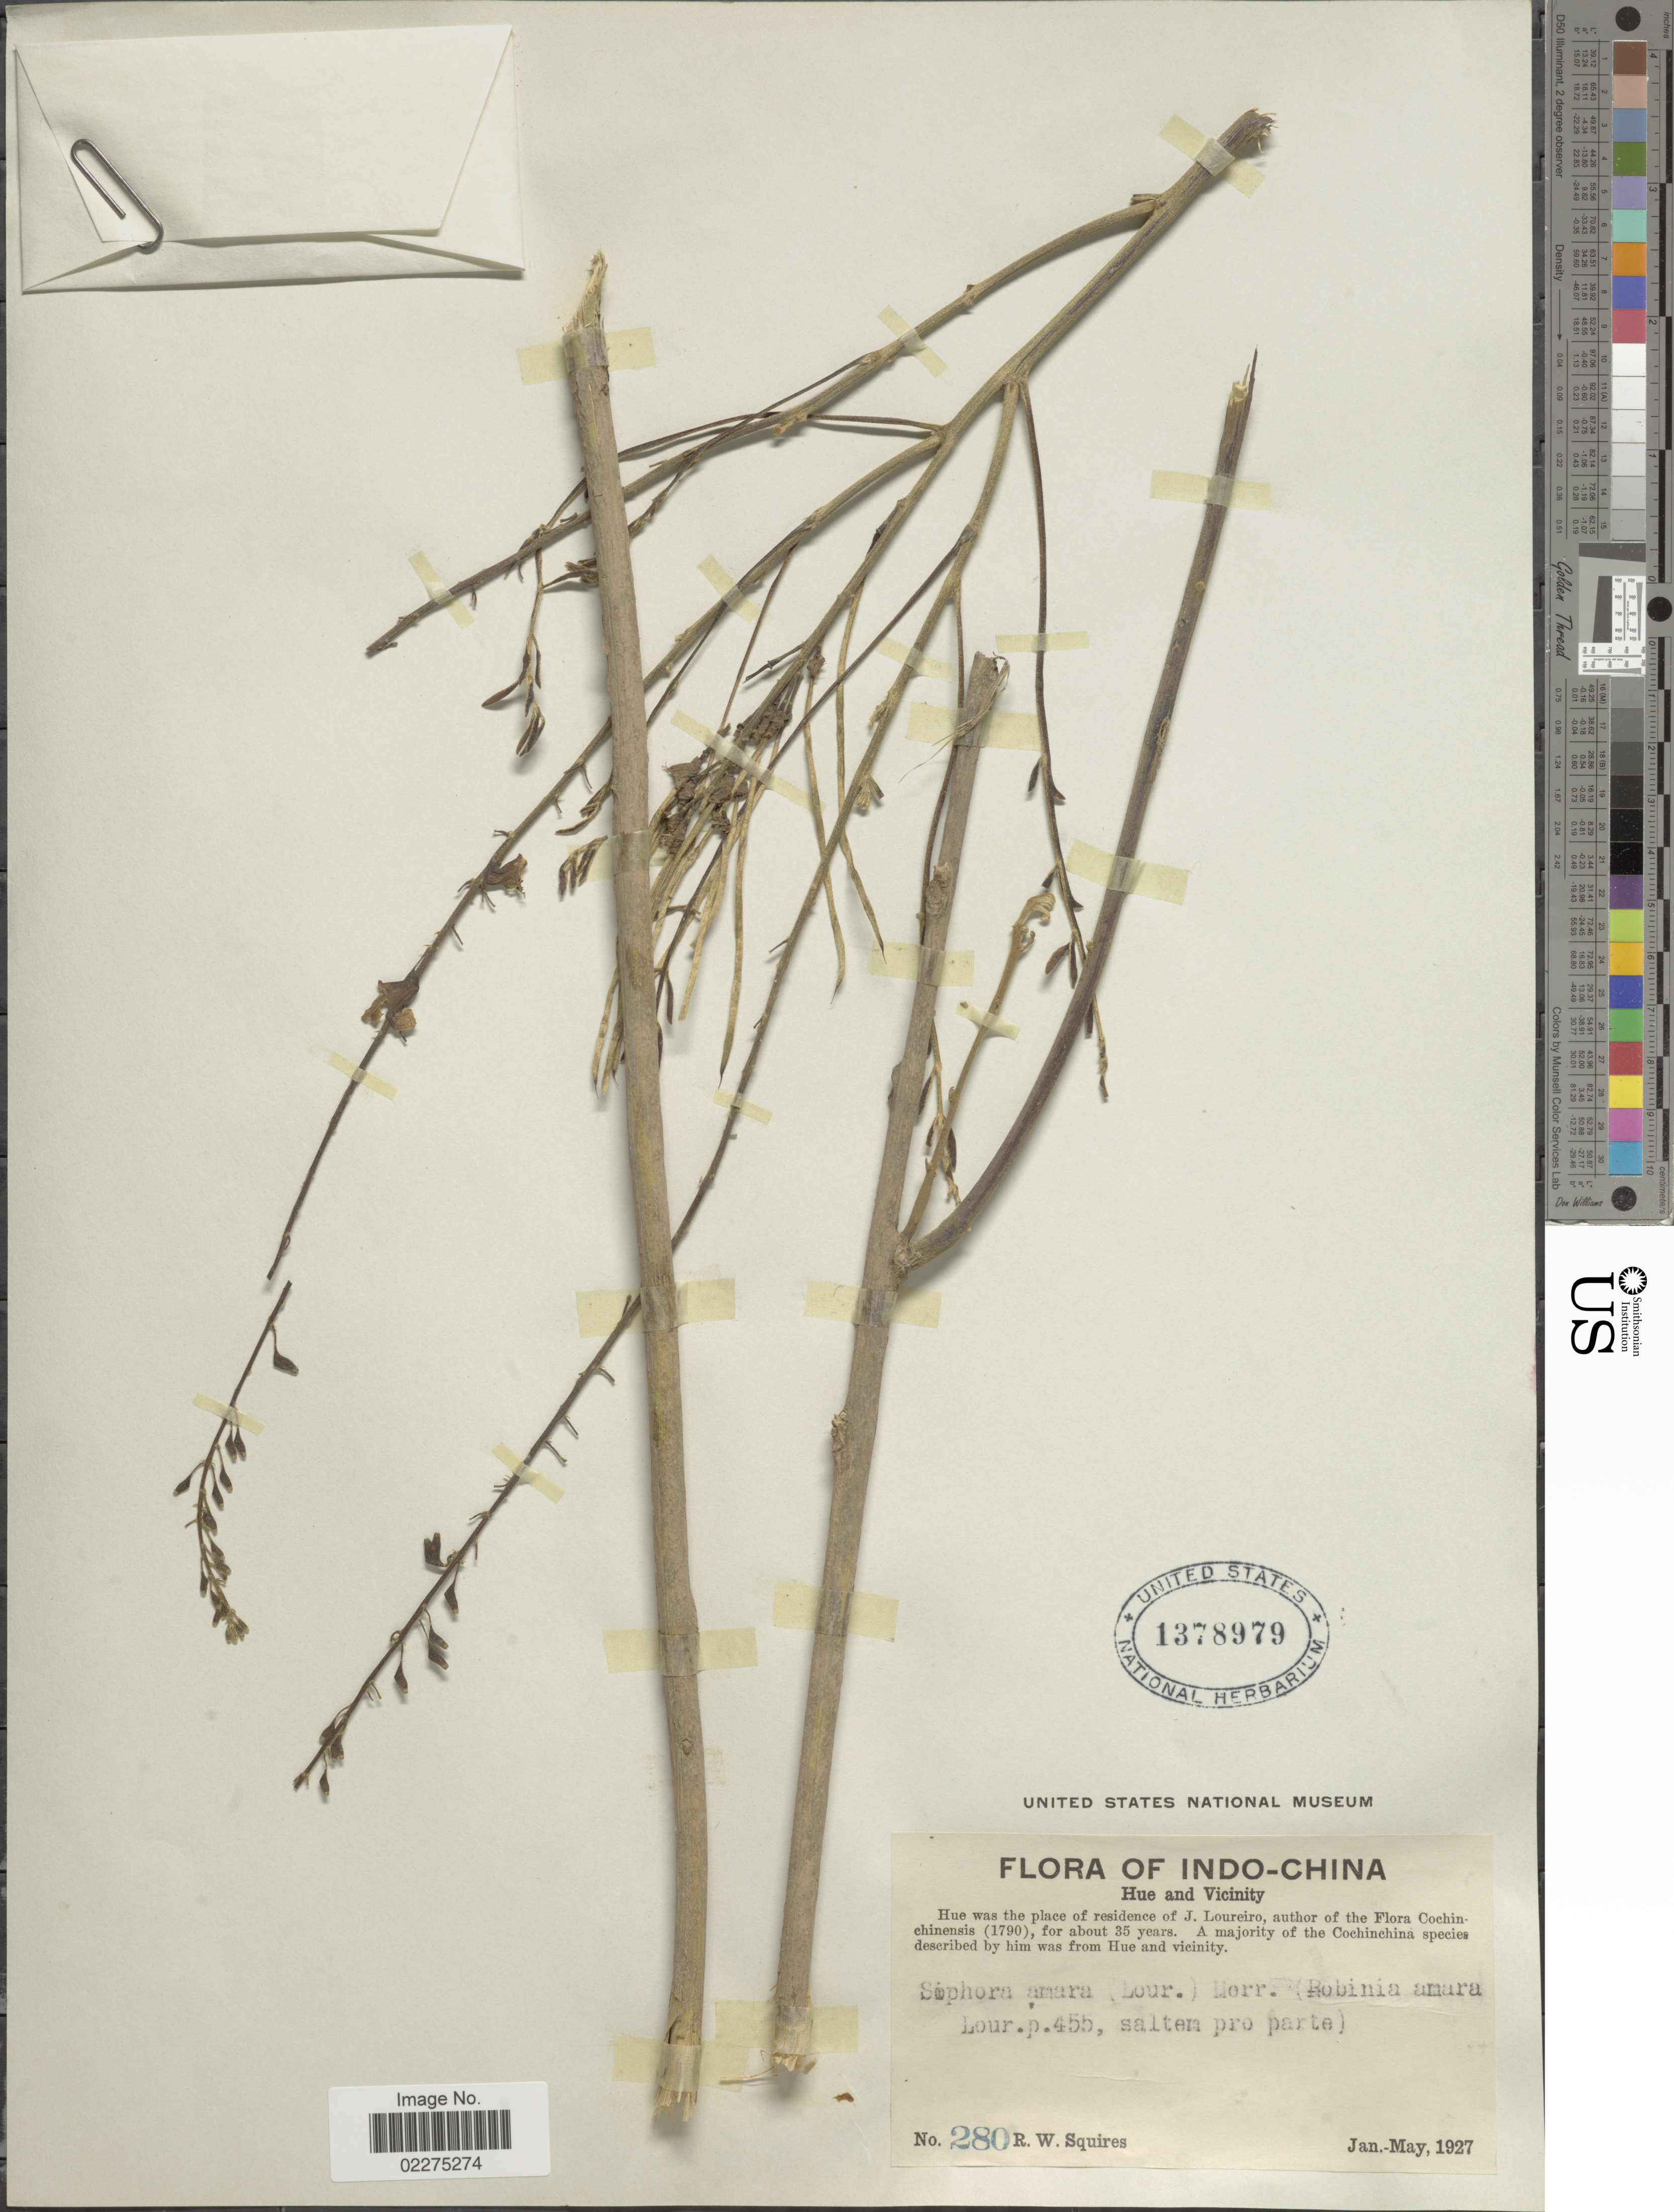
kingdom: Plantae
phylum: Tracheophyta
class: Magnoliopsida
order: Fabales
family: Fabaceae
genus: Sophora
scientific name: Sophora amara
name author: (Lour.) Merr.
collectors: R. Squires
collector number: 280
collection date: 1927-01/1927-05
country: Vietnam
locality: Indo-China. Hue and vicinity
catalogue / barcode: US 1378979